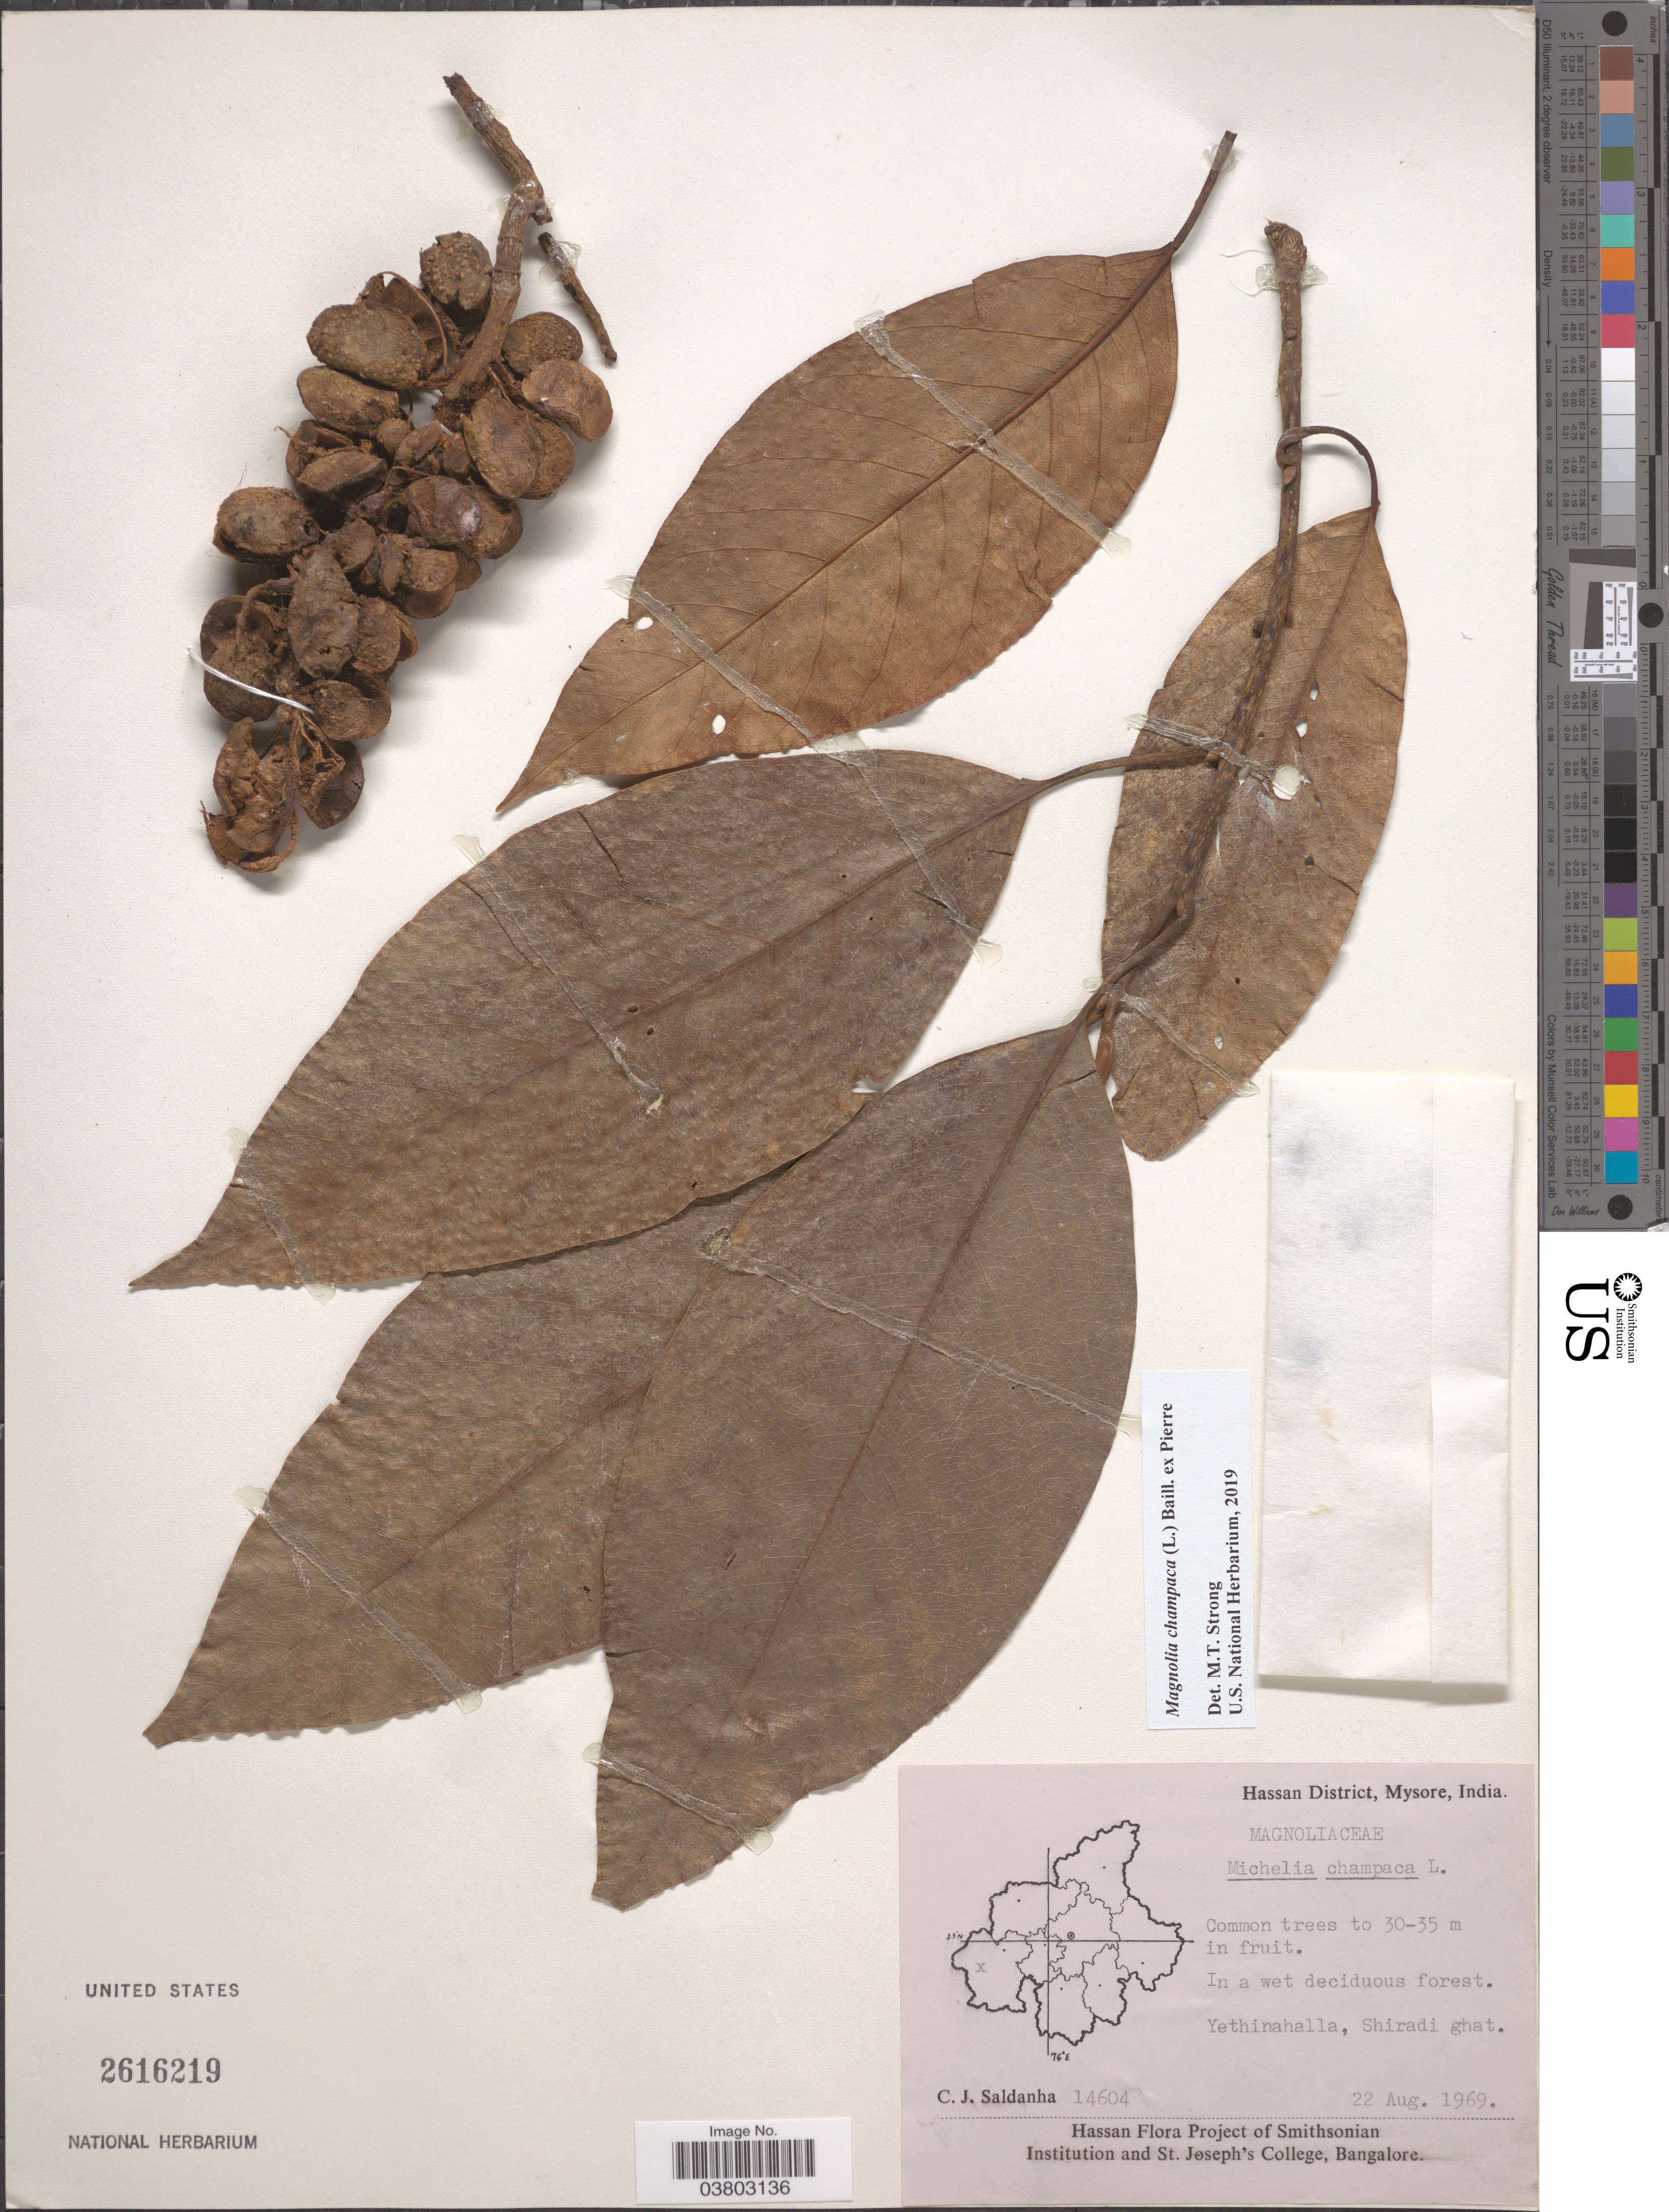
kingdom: Plantae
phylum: Tracheophyta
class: Magnoliopsida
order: Magnoliales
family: Magnoliaceae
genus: Magnolia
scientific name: Magnolia champaca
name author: (L.) Baill. ex Pierre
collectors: C. J. Saldanha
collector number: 14604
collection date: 1969-08-22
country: India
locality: Hassan District, Mysore. Yethinahalla, Shiradi ghat.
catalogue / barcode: US 2616219